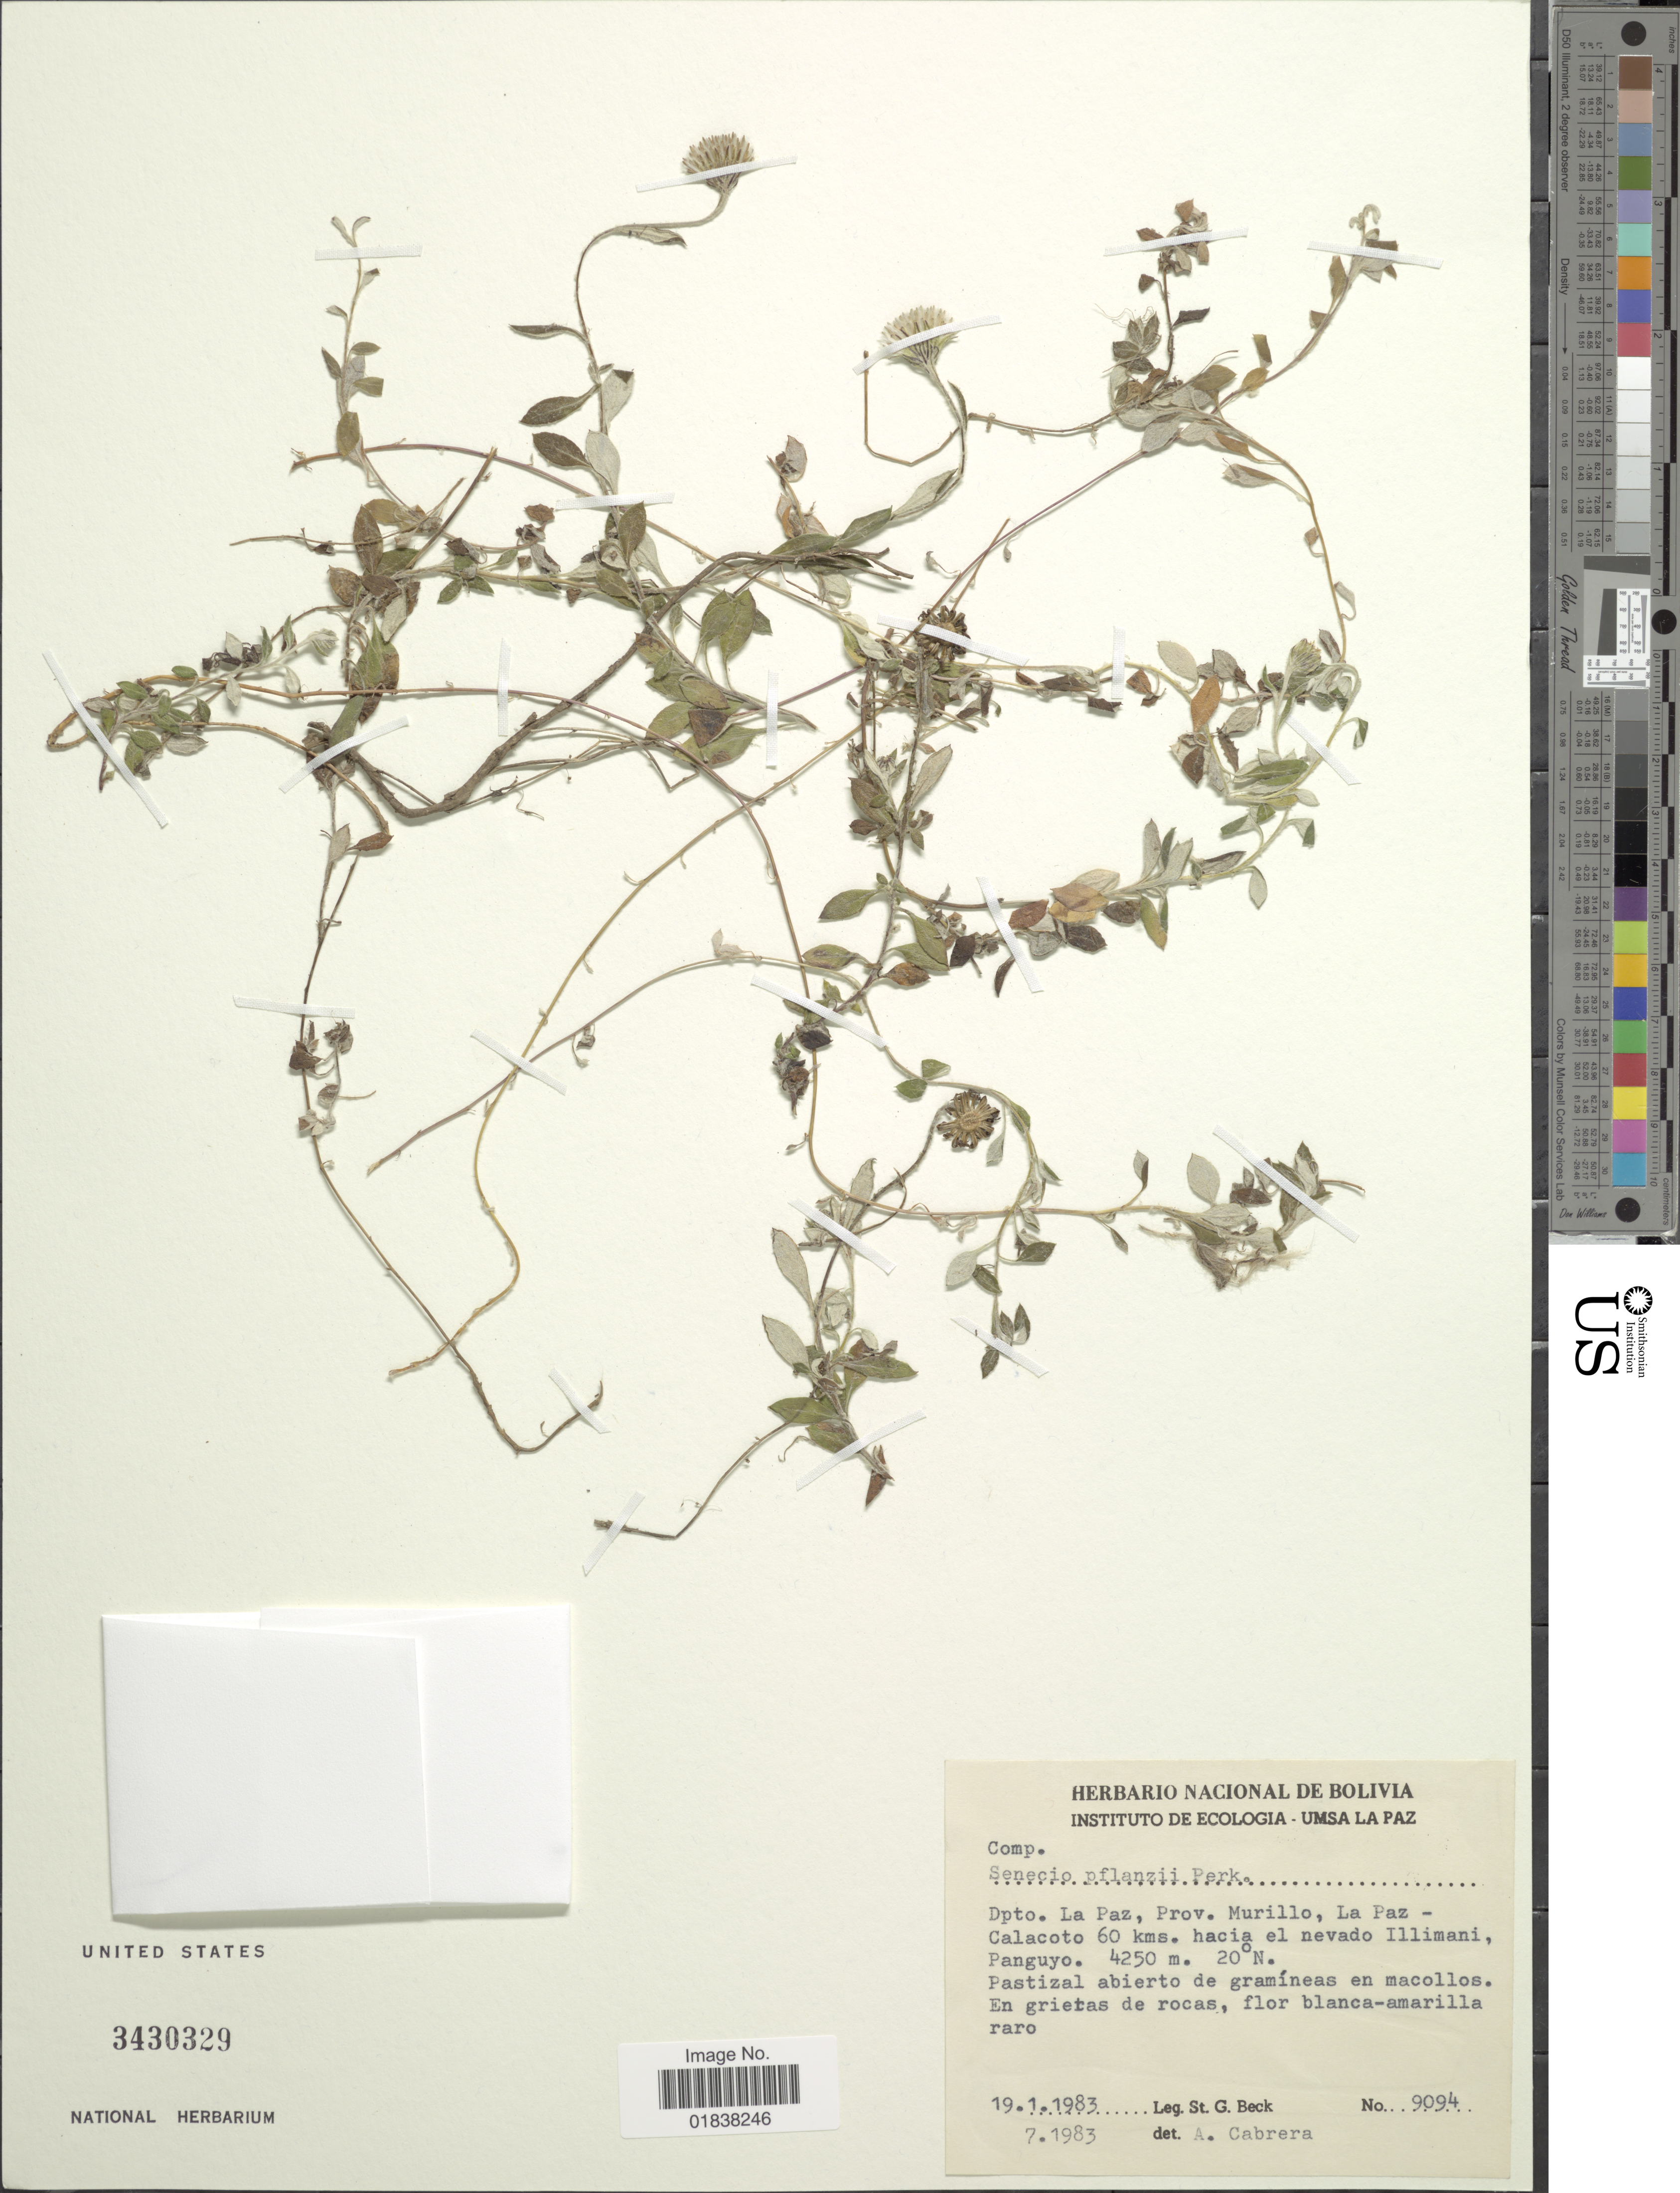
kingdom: Plantae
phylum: Tracheophyta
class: Magnoliopsida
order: Asterales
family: Asteraceae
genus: Senecio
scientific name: Senecio pflanzii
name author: (Perkins) Cuatrec.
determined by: Salomon, Luciana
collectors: S. G. Beck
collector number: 9094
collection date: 1983-01-19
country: Bolivia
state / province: La Paz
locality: Prov. Murillo, La Paz-Calacoto 60 kms hacia el nevado Illimani, Panguyo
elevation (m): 4250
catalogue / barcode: US 3430329